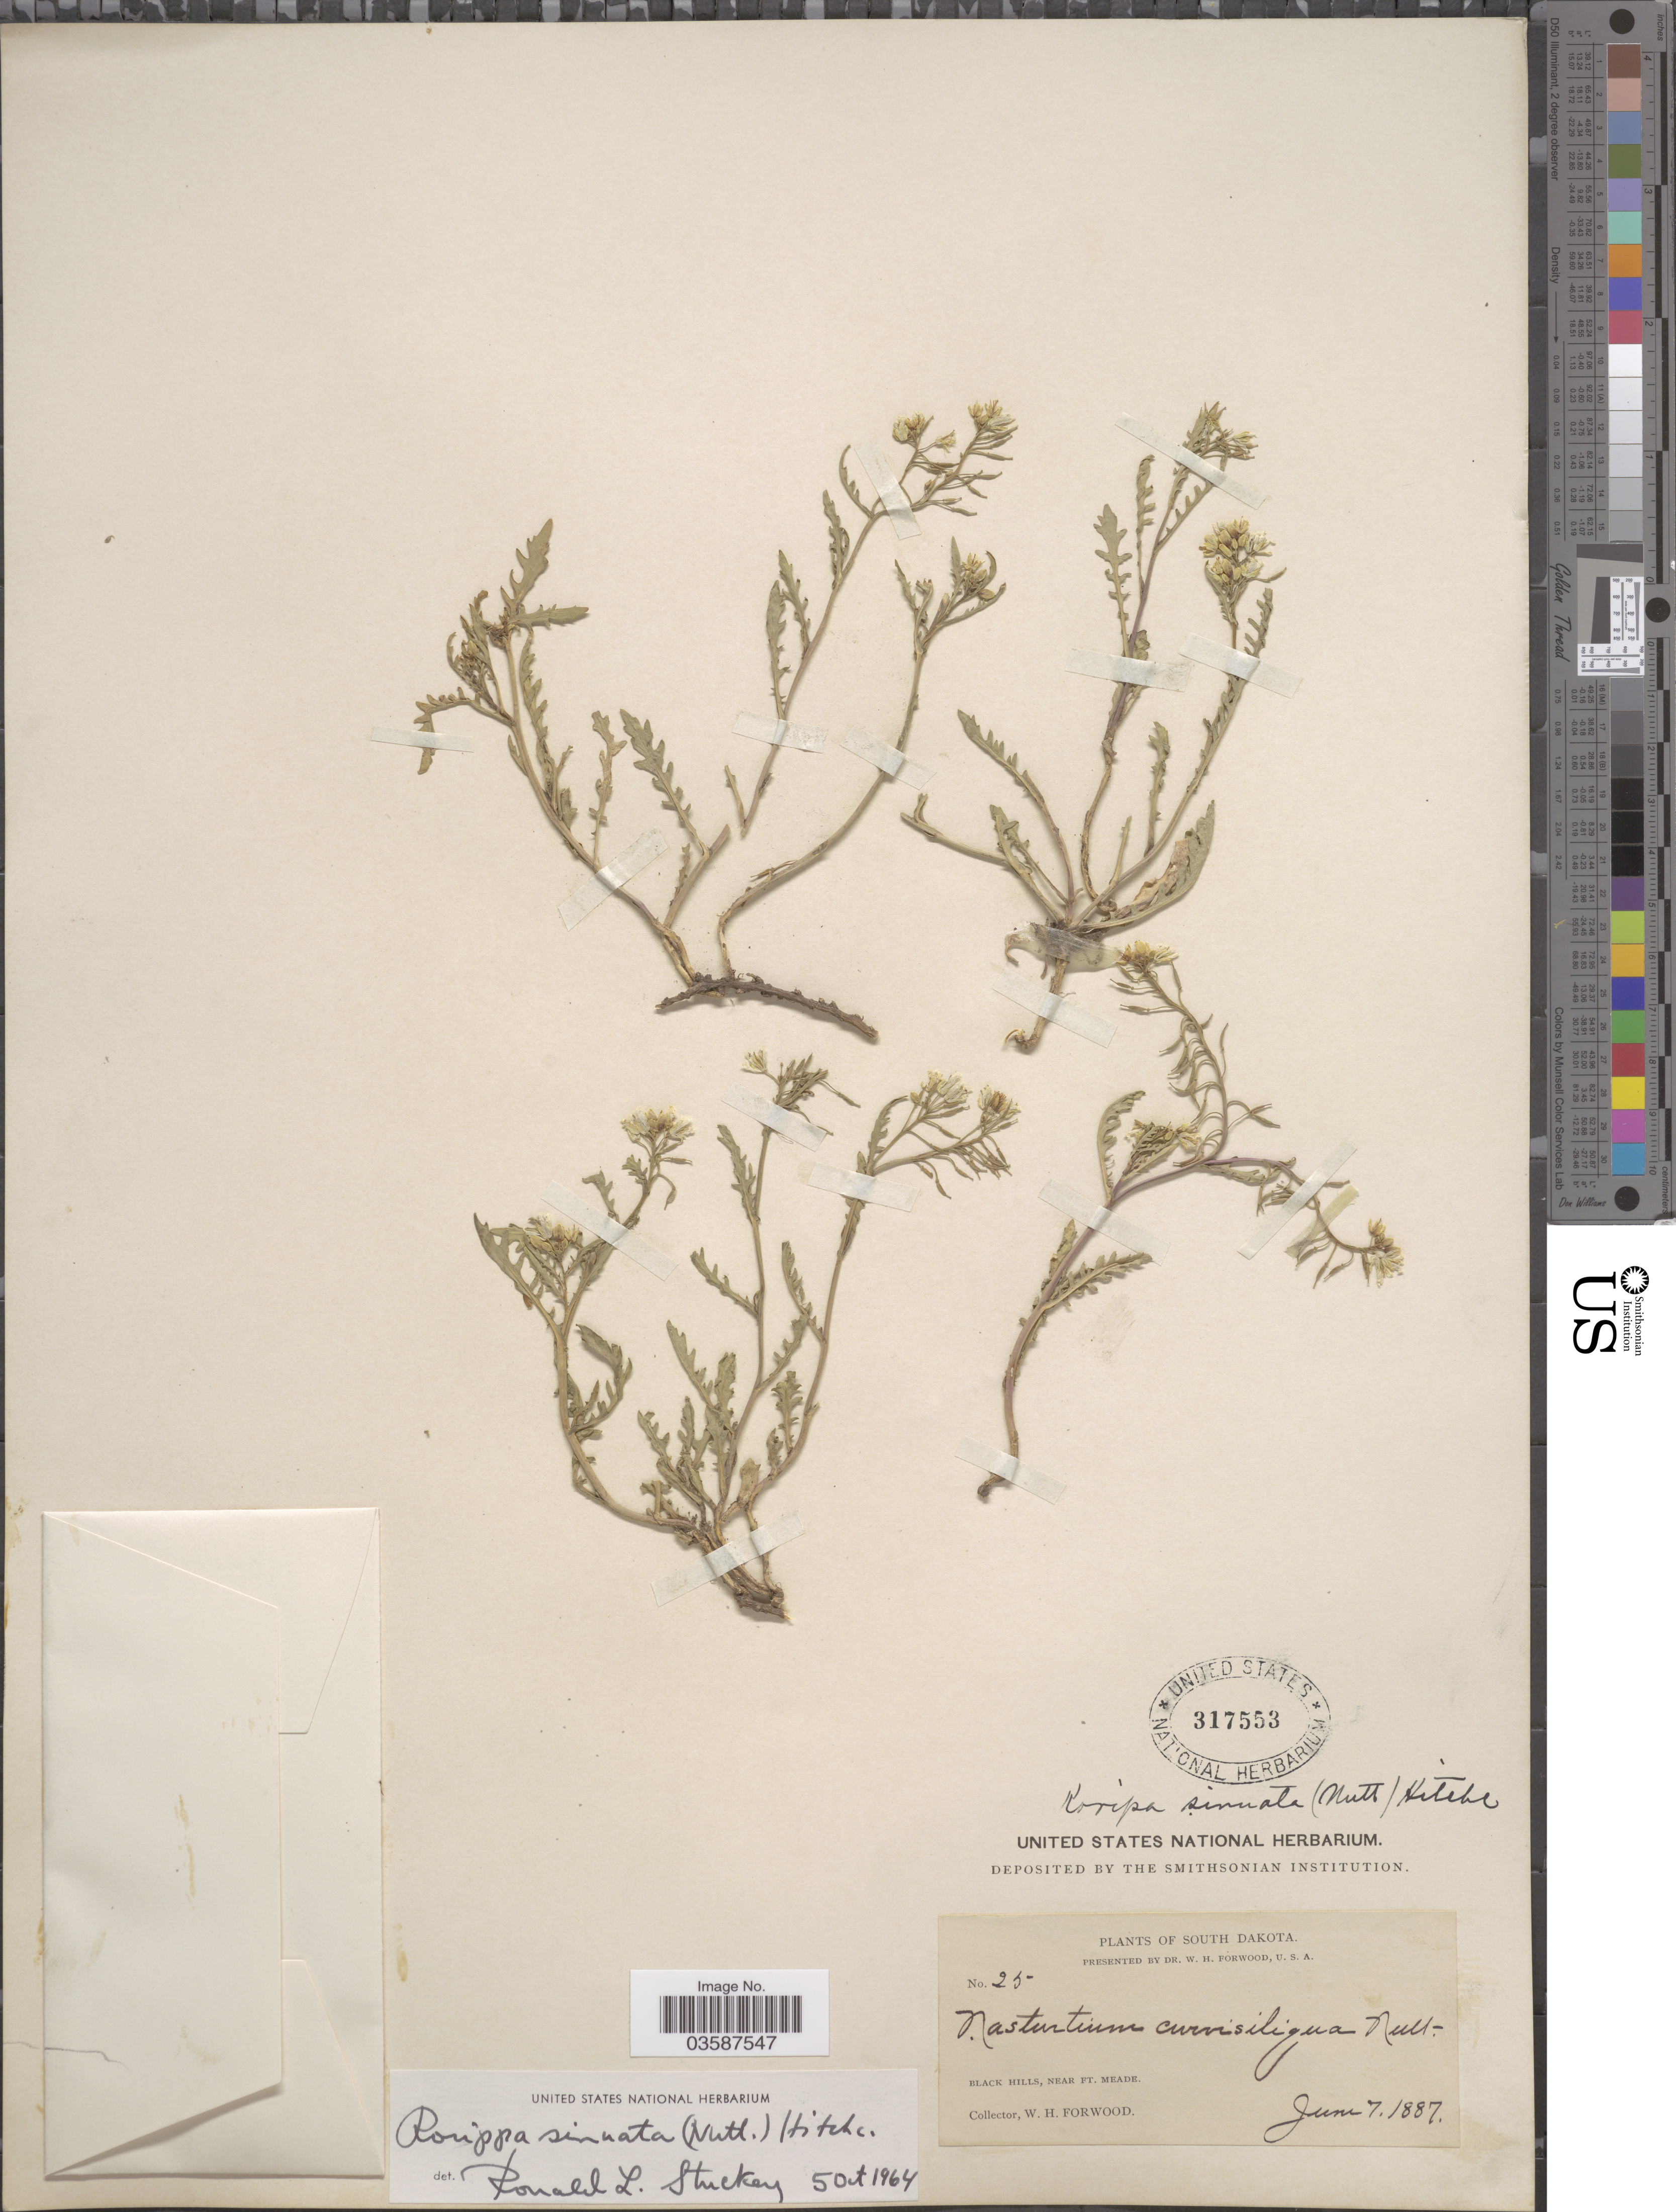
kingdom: Plantae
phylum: Tracheophyta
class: Magnoliopsida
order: Brassicales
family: Brassicaceae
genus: Rorippa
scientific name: Rorippa sinuata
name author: (Nutt.) Hitchc.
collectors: W. Forwood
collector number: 25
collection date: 1887-06-07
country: United States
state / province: South Dakota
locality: Black Hills, near Ft. Meade.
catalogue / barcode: US 317553